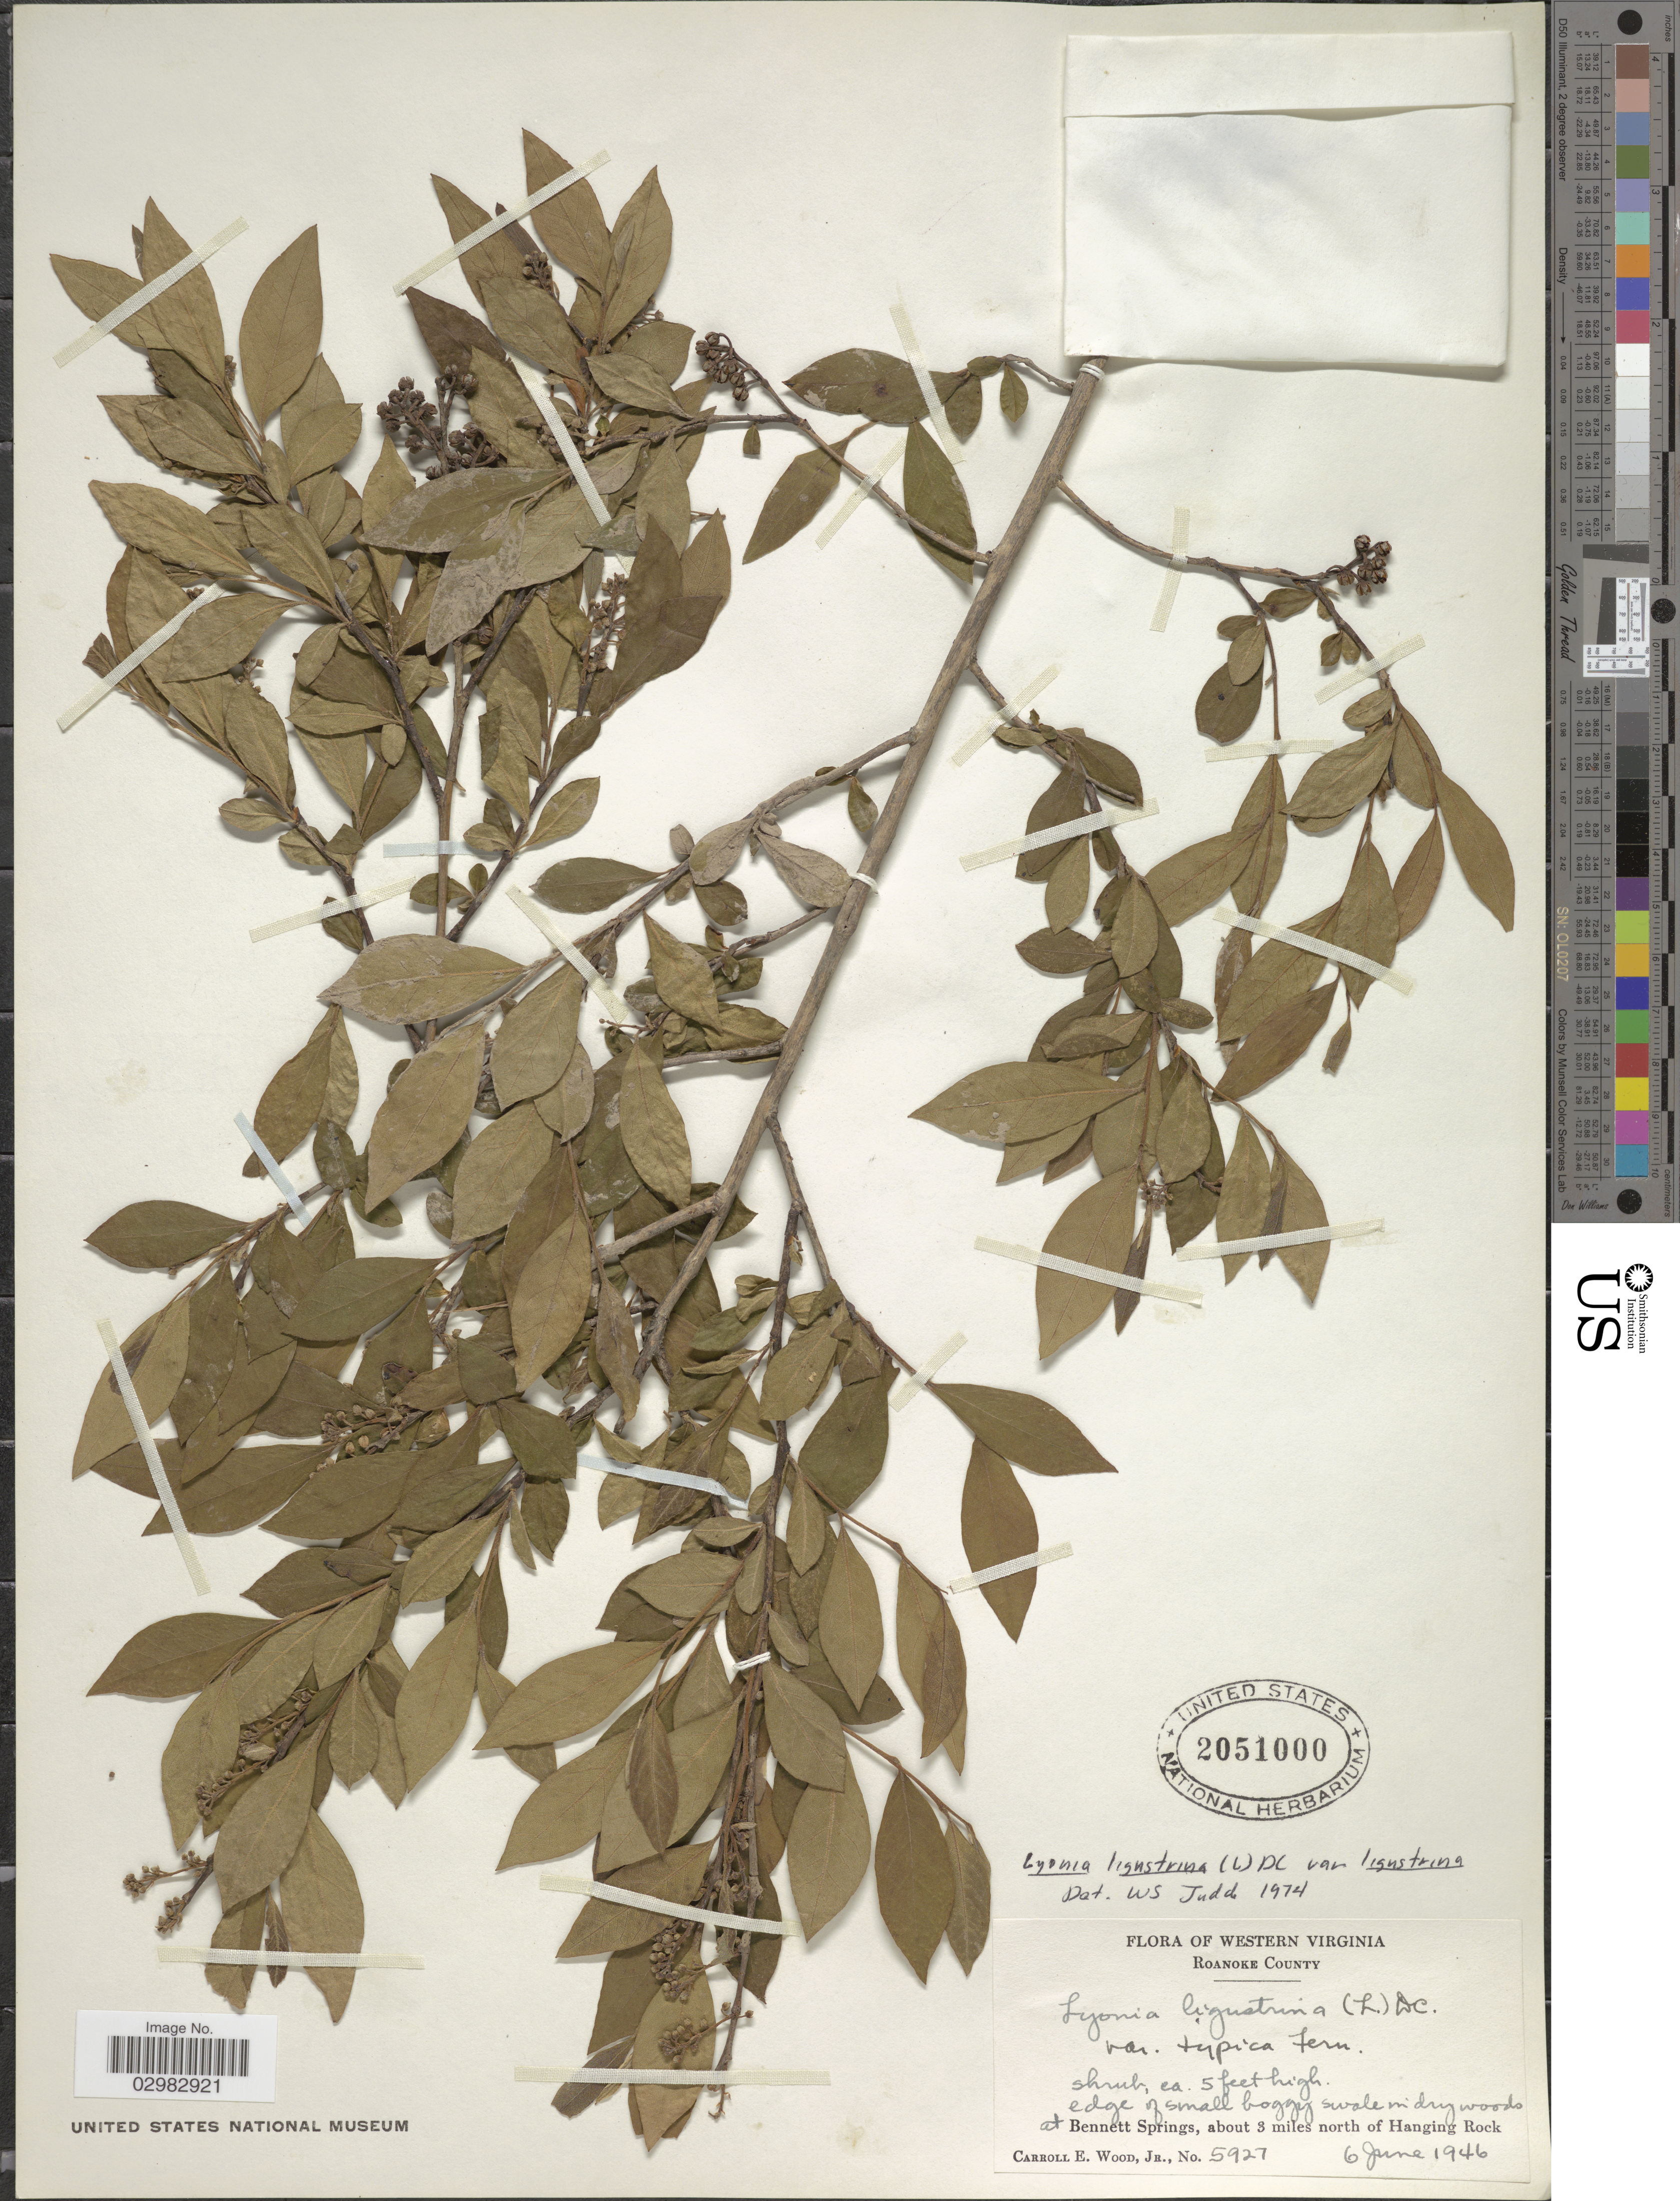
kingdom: Plantae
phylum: Tracheophyta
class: Magnoliopsida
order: Ericales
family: Ericaceae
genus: Lyonia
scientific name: Lyonia ligustrina var. ligustrina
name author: (L.) DC.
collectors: C. Wood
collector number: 5927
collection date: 1946-06-06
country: United States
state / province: Virginia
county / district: Roanoke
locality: Western Virginia, Roanoke County, Bennett Springs, about 3 miles north of Hanging Rock.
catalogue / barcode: US 2051000